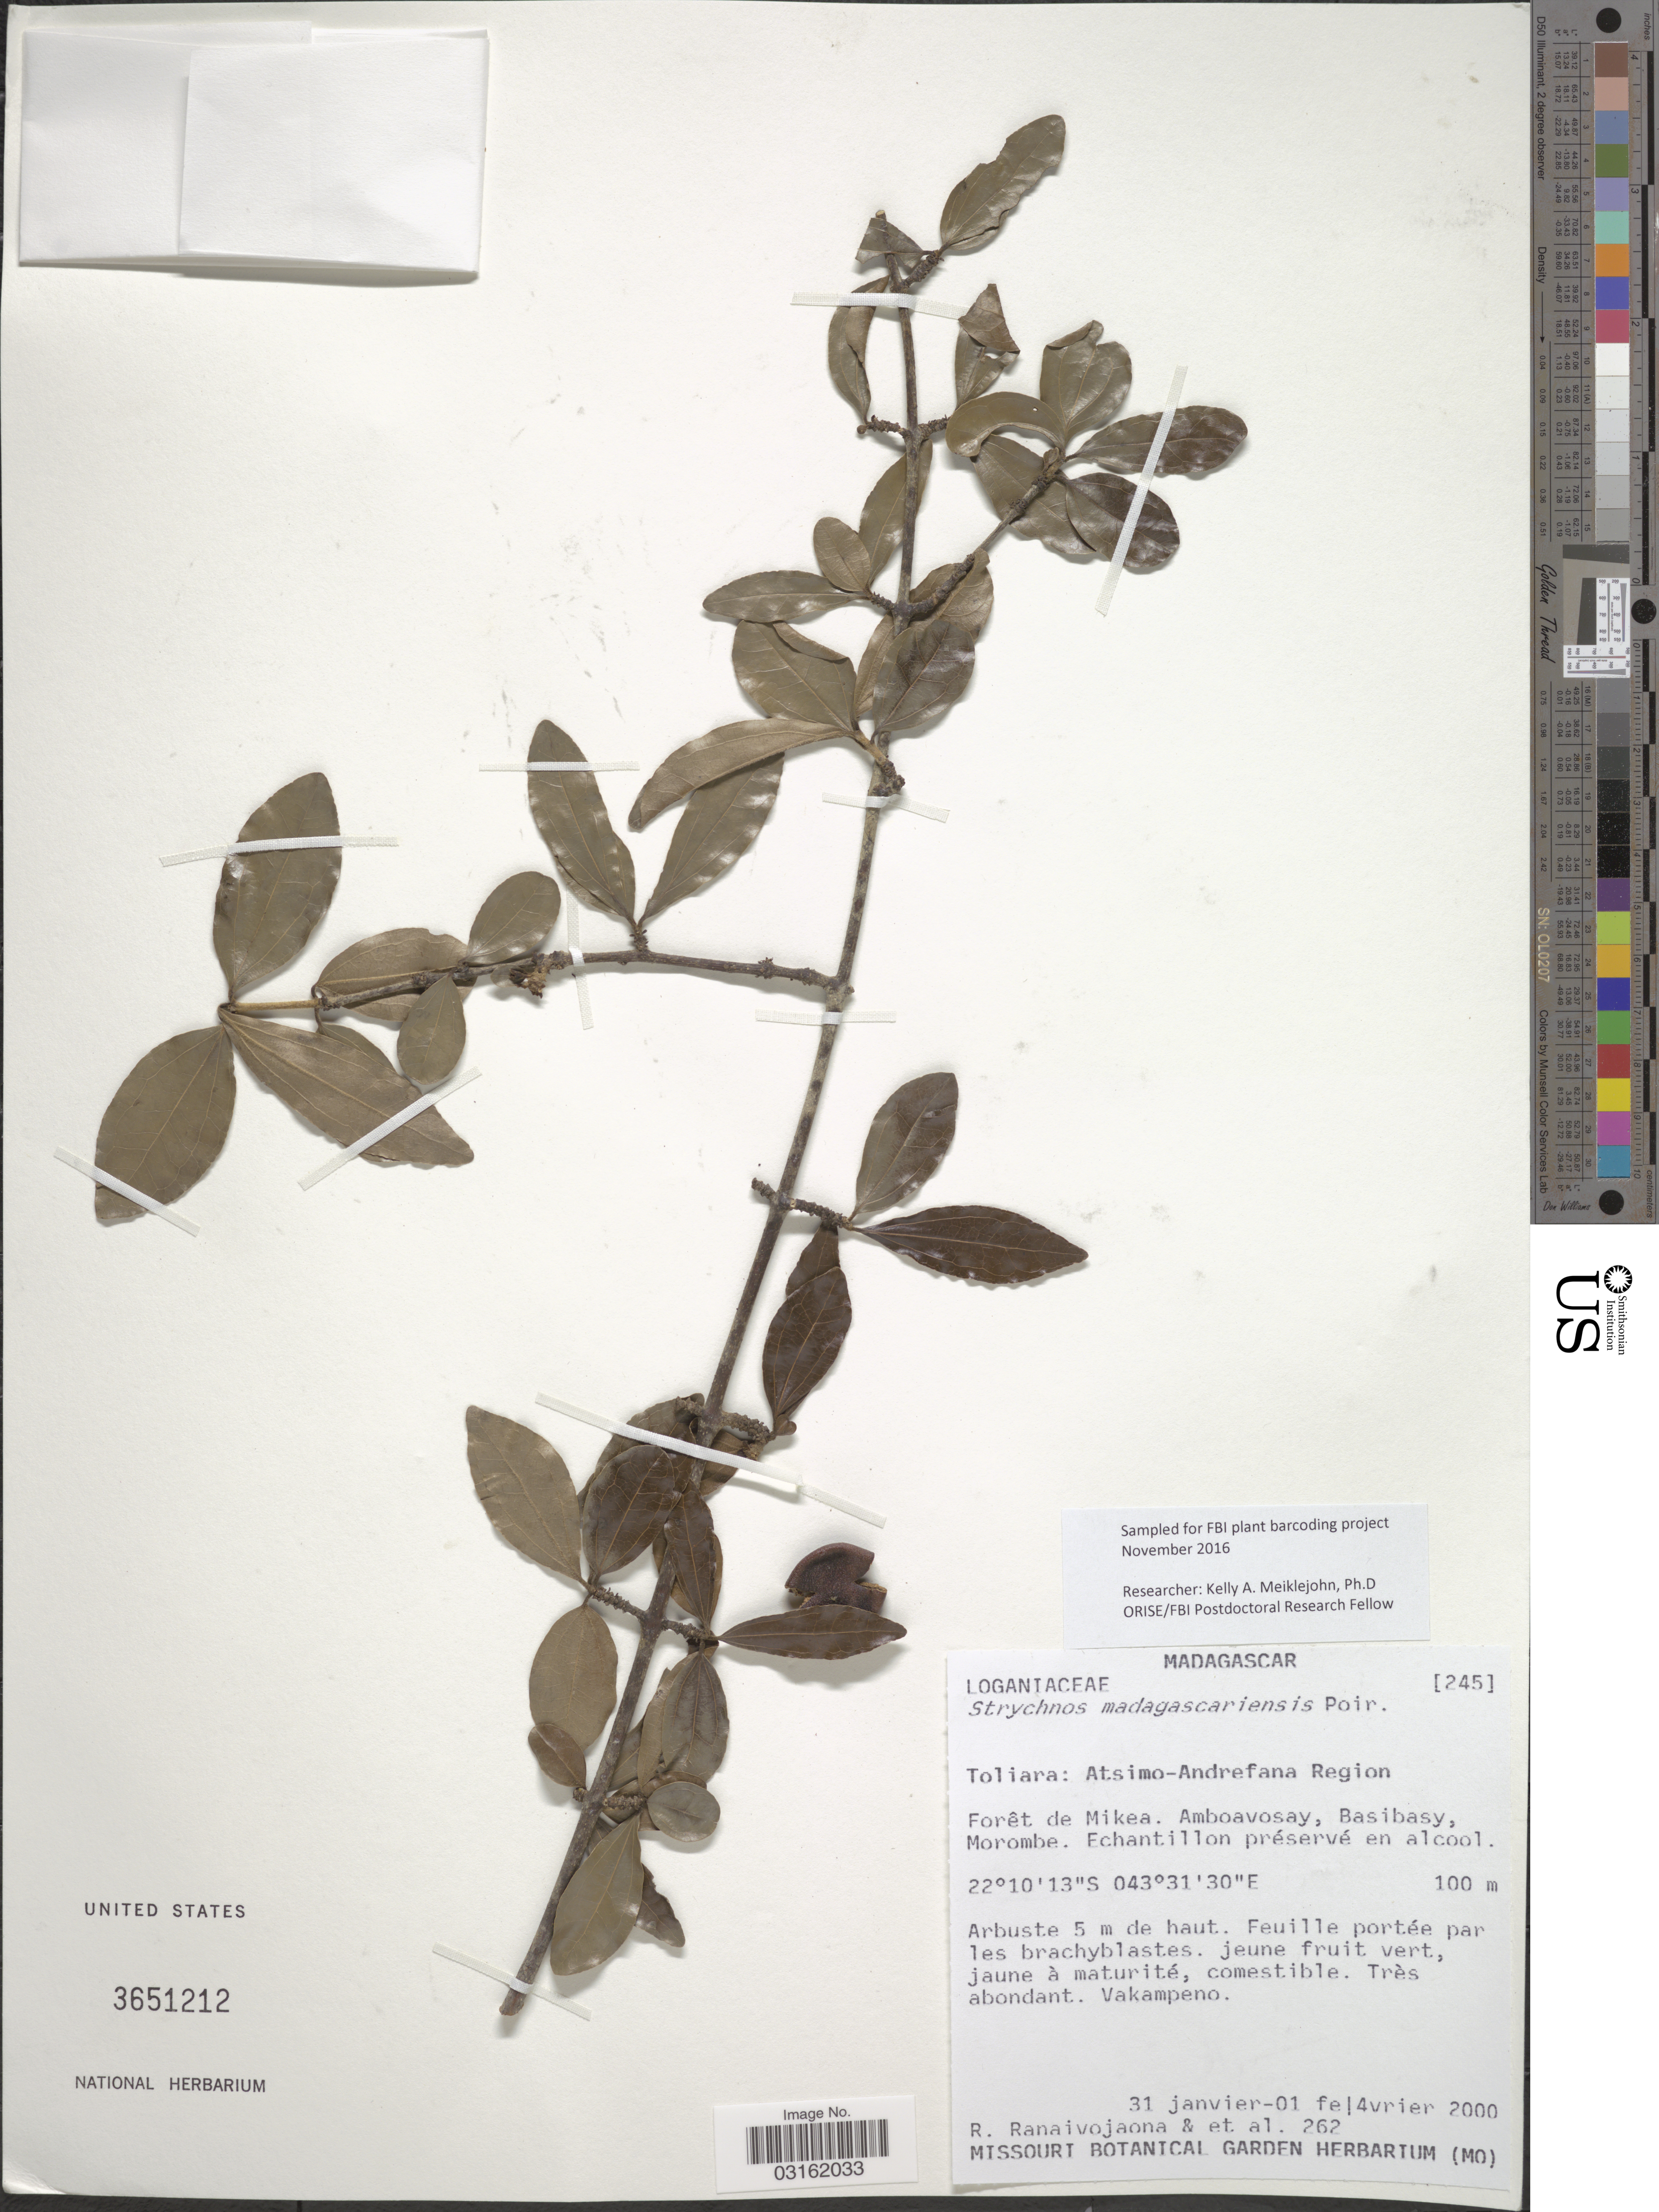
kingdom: Plantae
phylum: Tracheophyta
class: Magnoliopsida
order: Gentianales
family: Loganiaceae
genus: Strychnos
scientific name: Strychnos madagascariensis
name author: Poir.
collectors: R. Ranaivojaona & et al.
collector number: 262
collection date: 2000-01-31/2000-02-01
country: Madagascar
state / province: Atsimo-Andrefana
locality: Atsimo-Andrefana Region, Forêt de Mikea. Amboavosay, Basibasy, Morombe.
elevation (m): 100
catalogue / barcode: US 3651212